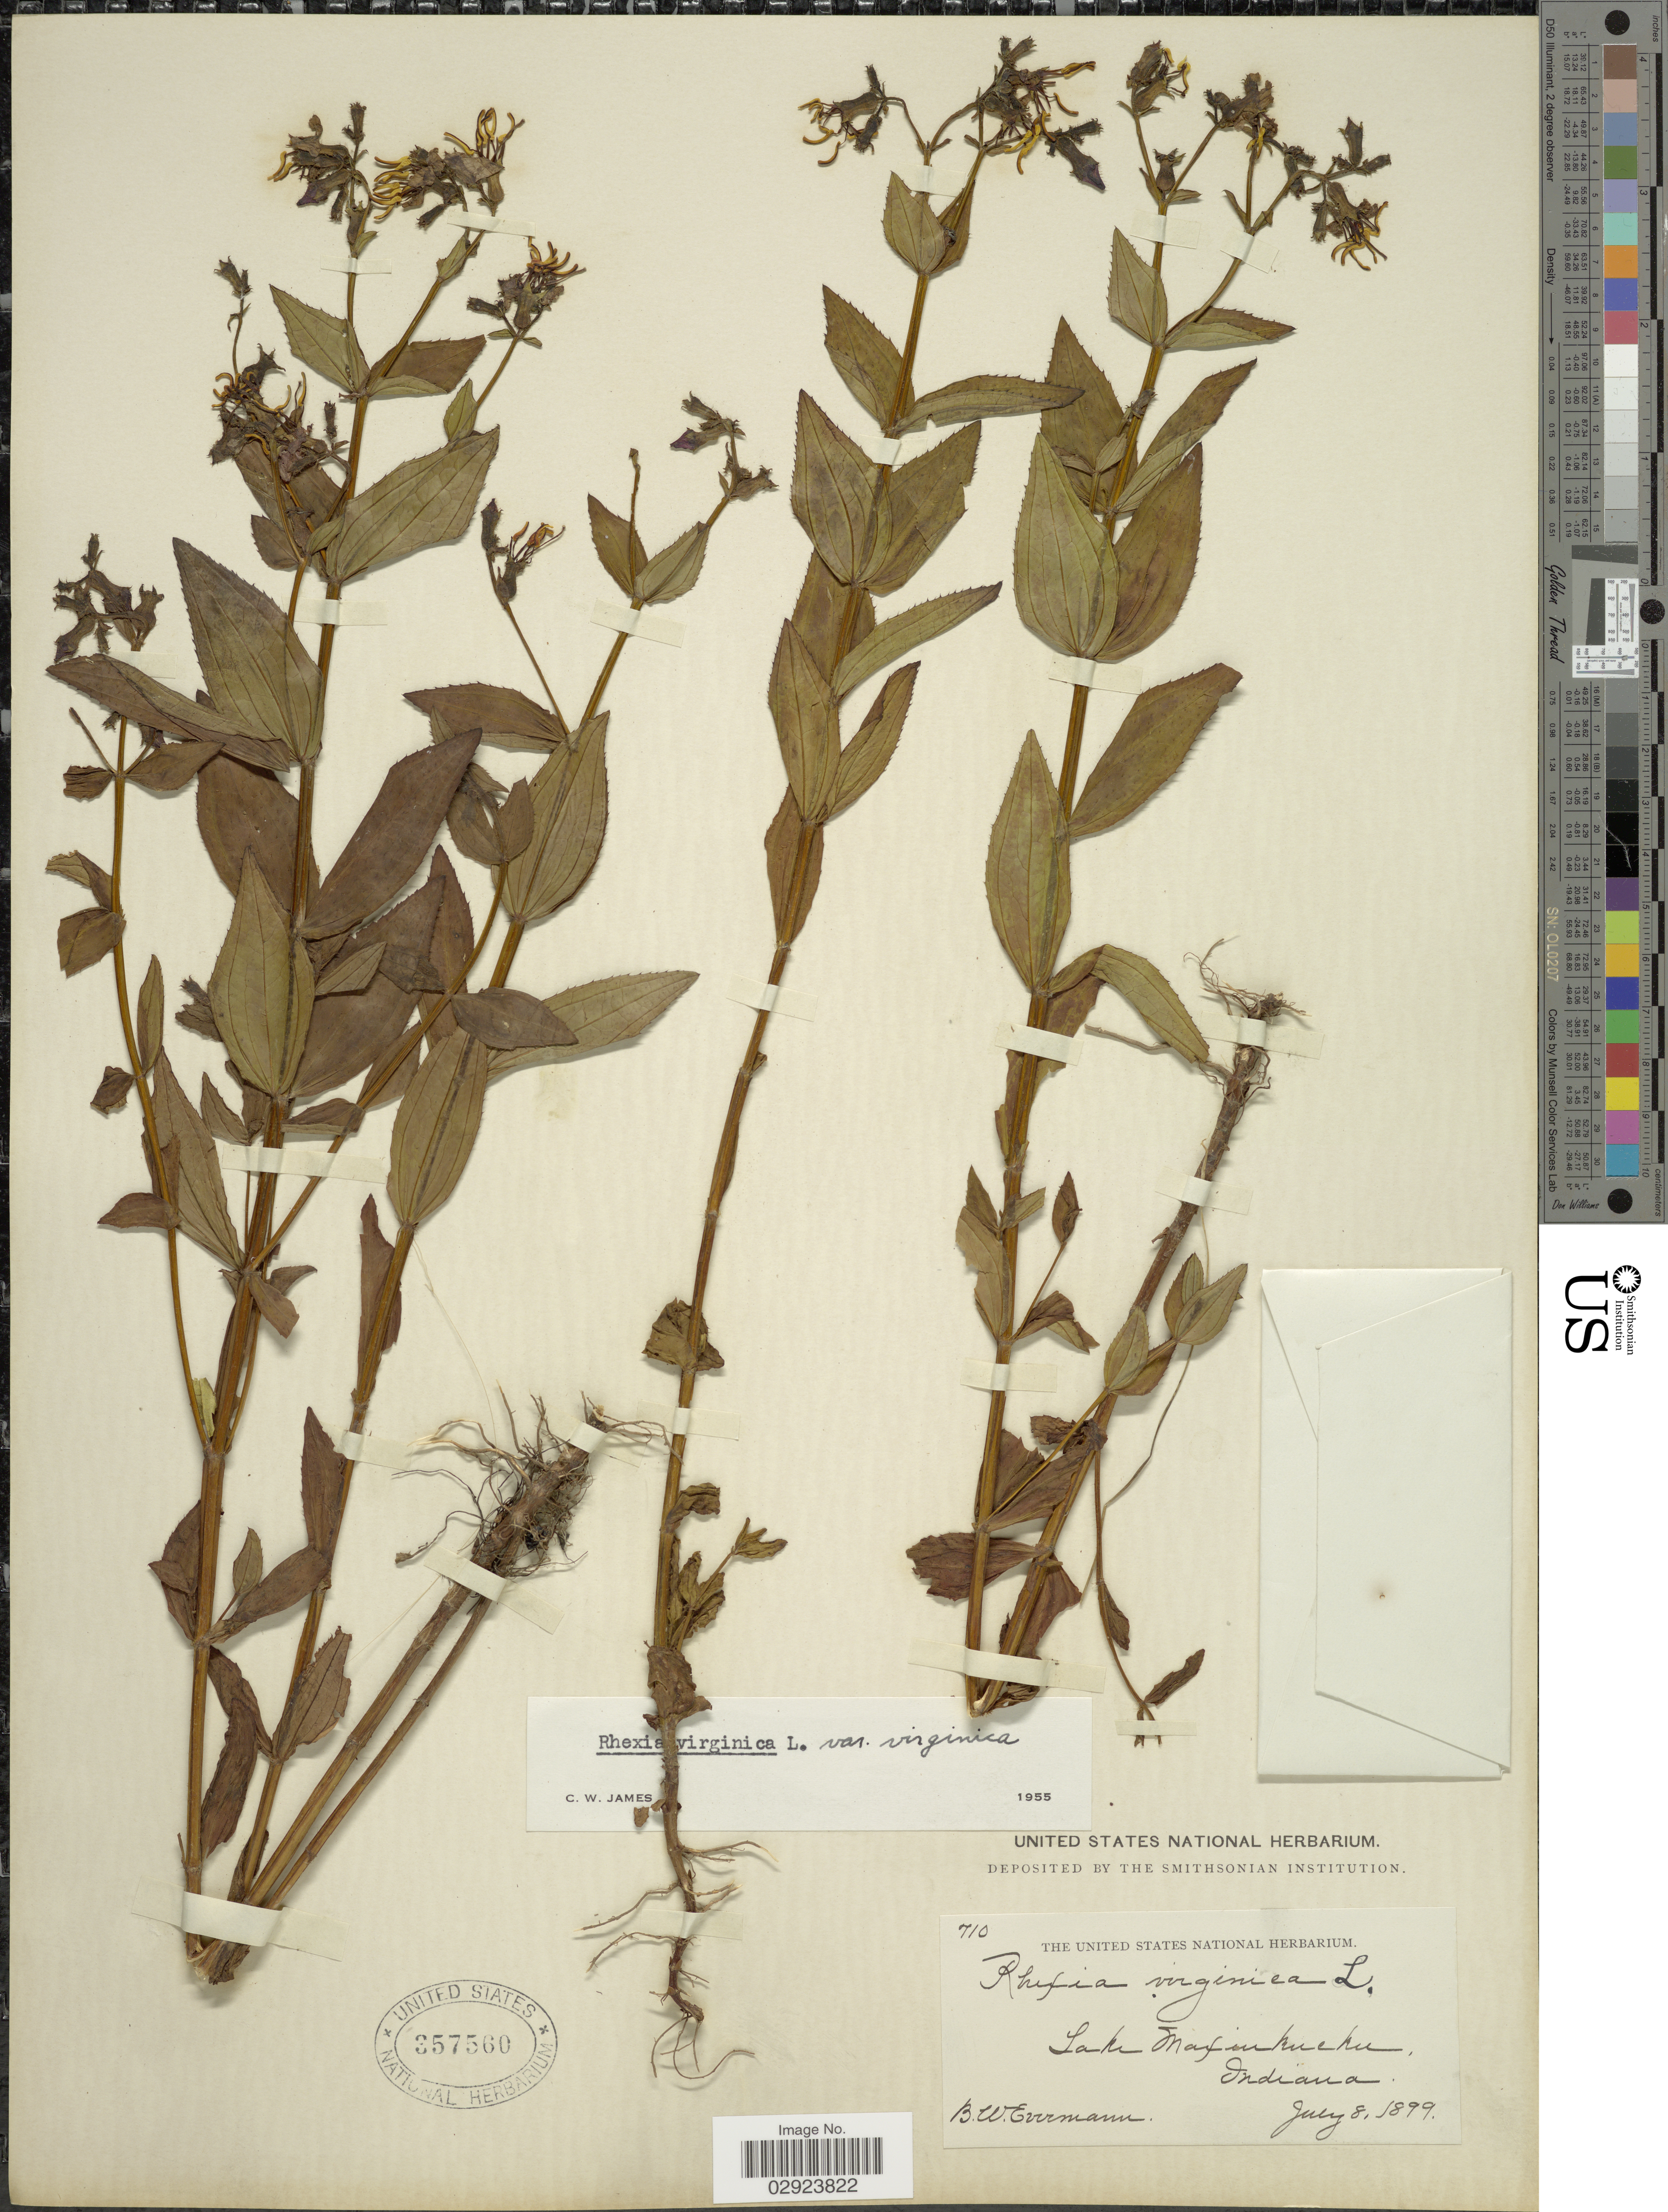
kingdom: Plantae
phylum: Tracheophyta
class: Magnoliopsida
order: Myrtales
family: Melastomataceae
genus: Rhexia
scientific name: Rhexia virginica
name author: L.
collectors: B. W. Evermann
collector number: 710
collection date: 1899-07-08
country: United States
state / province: Indiana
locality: Lake Maxinkuckee.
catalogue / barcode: US 357560